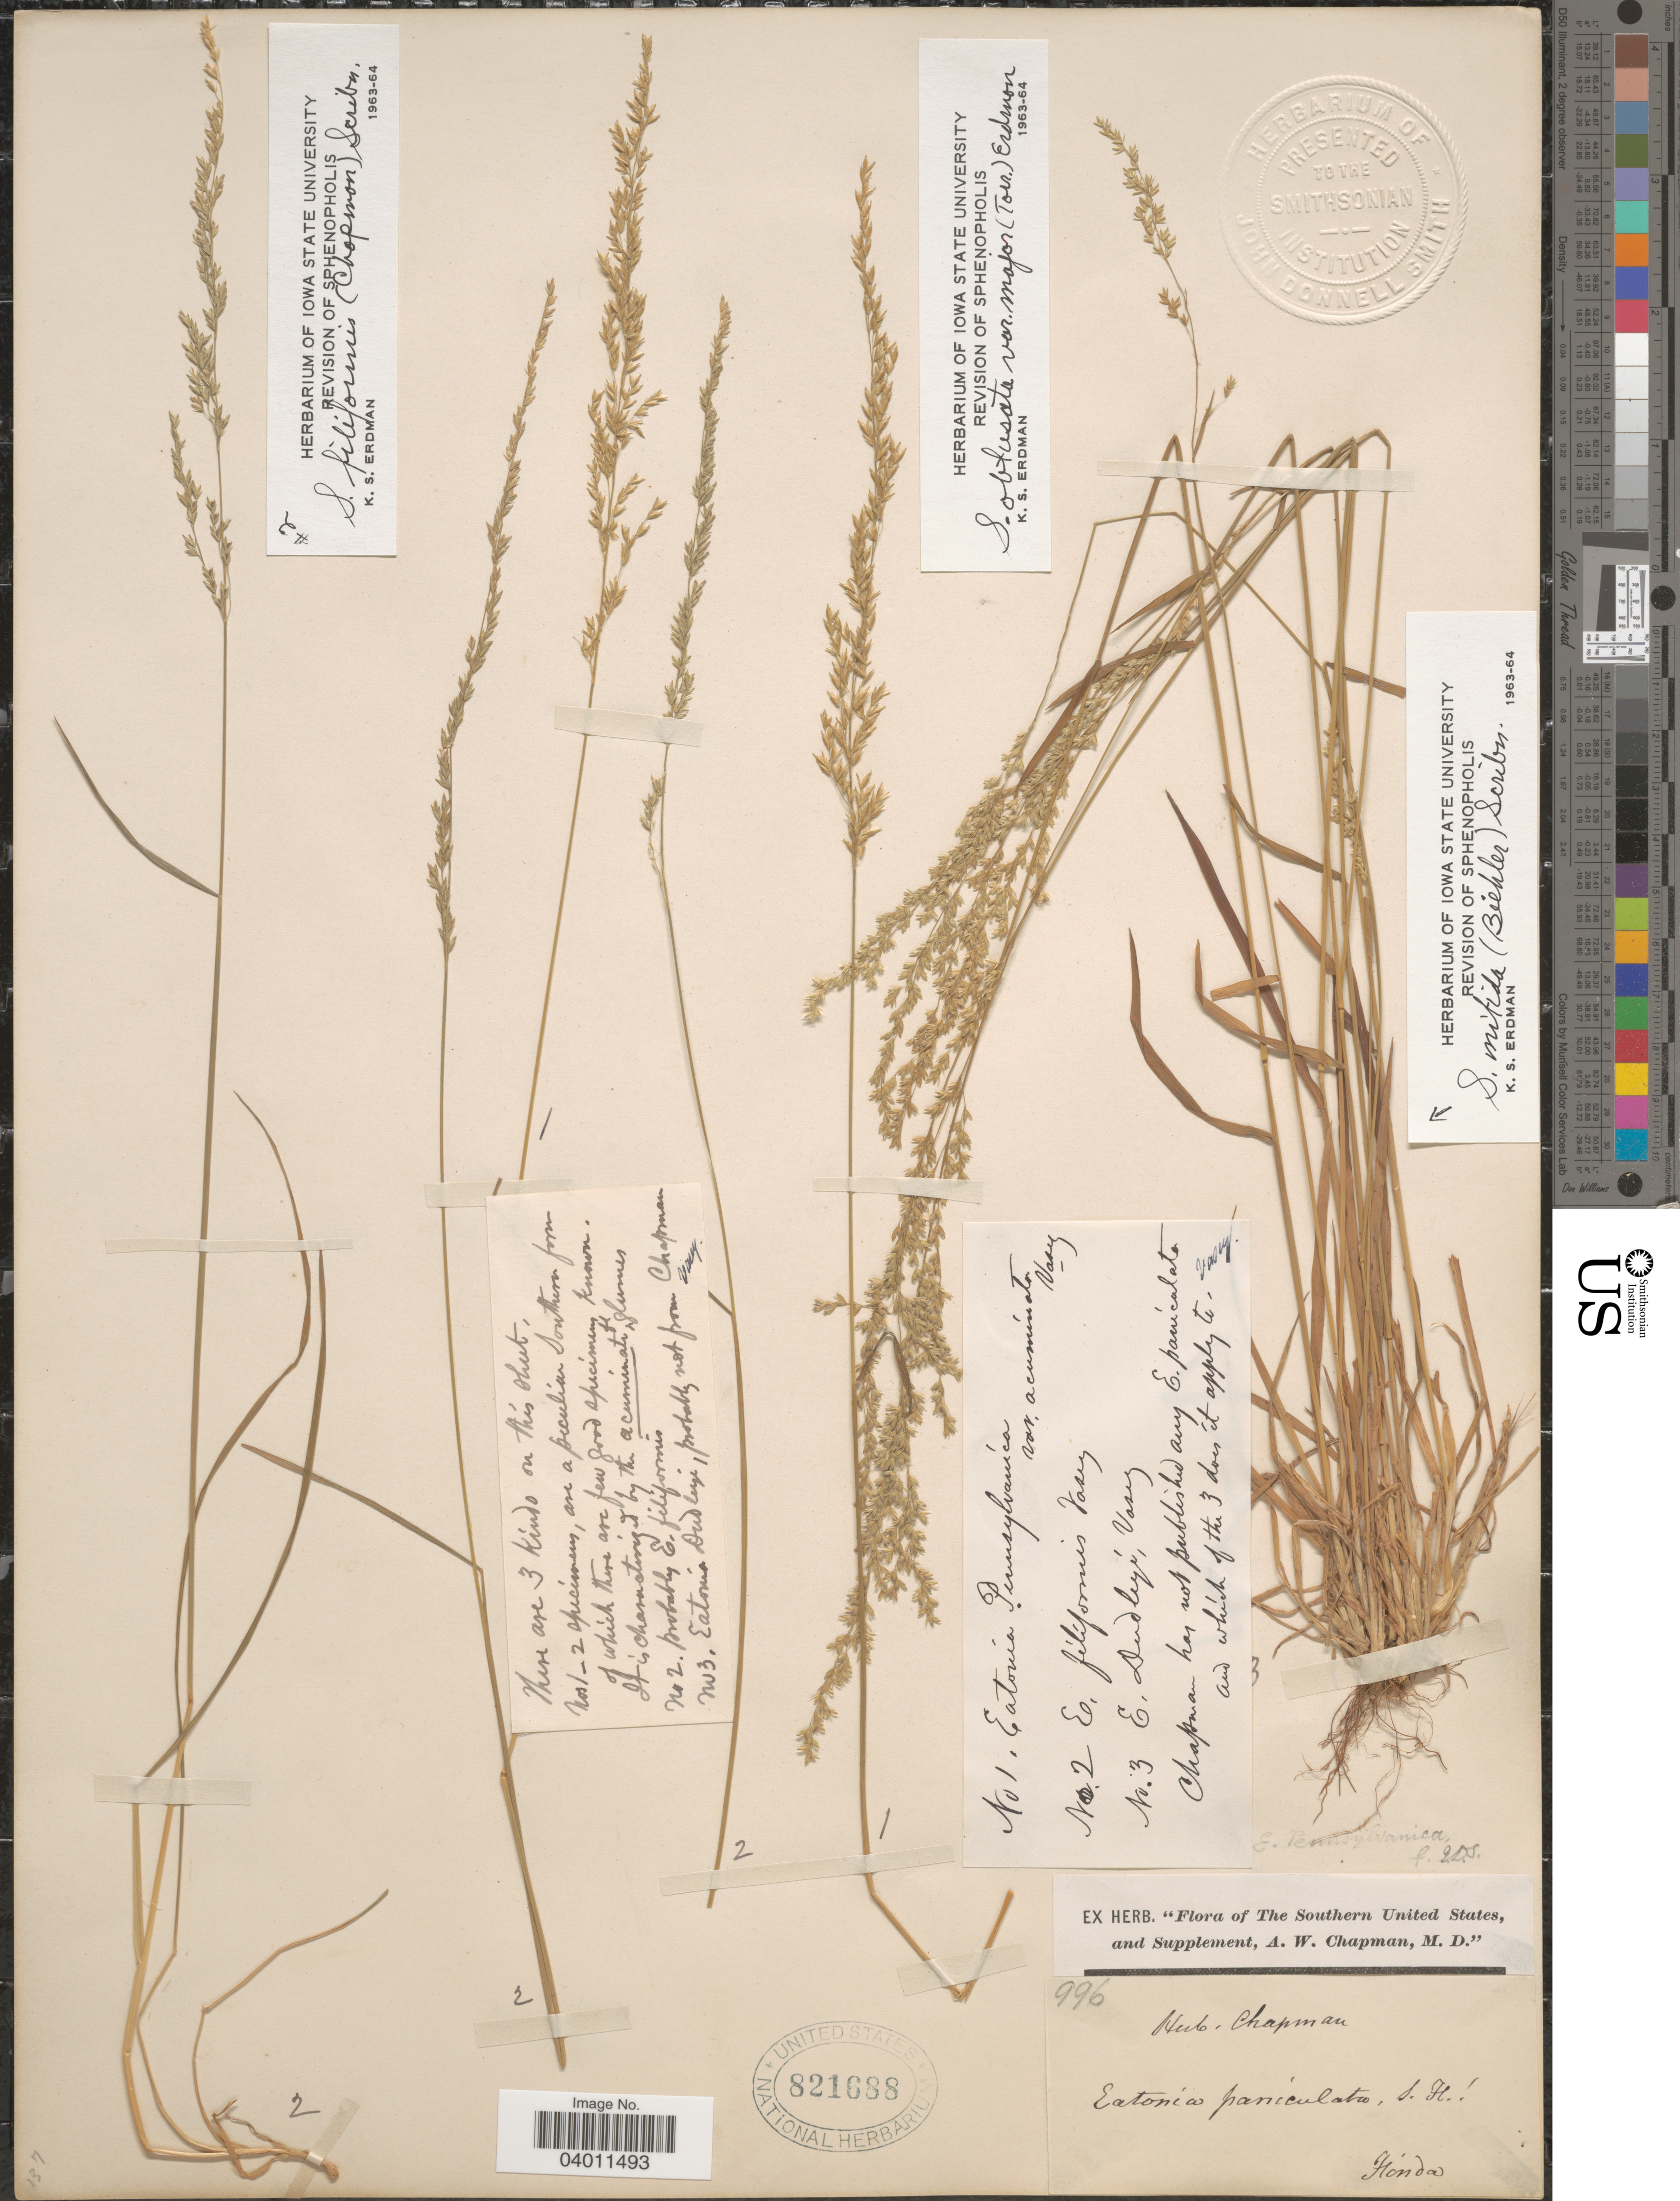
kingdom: Plantae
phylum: Tracheophyta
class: Liliopsida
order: Poales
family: Poaceae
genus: Sphenopholis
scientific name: Sphenopholis nitida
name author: (Biehler) Scribn.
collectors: A. W. Chapman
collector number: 996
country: United States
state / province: Florida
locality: The Southern United States.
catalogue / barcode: US 821688